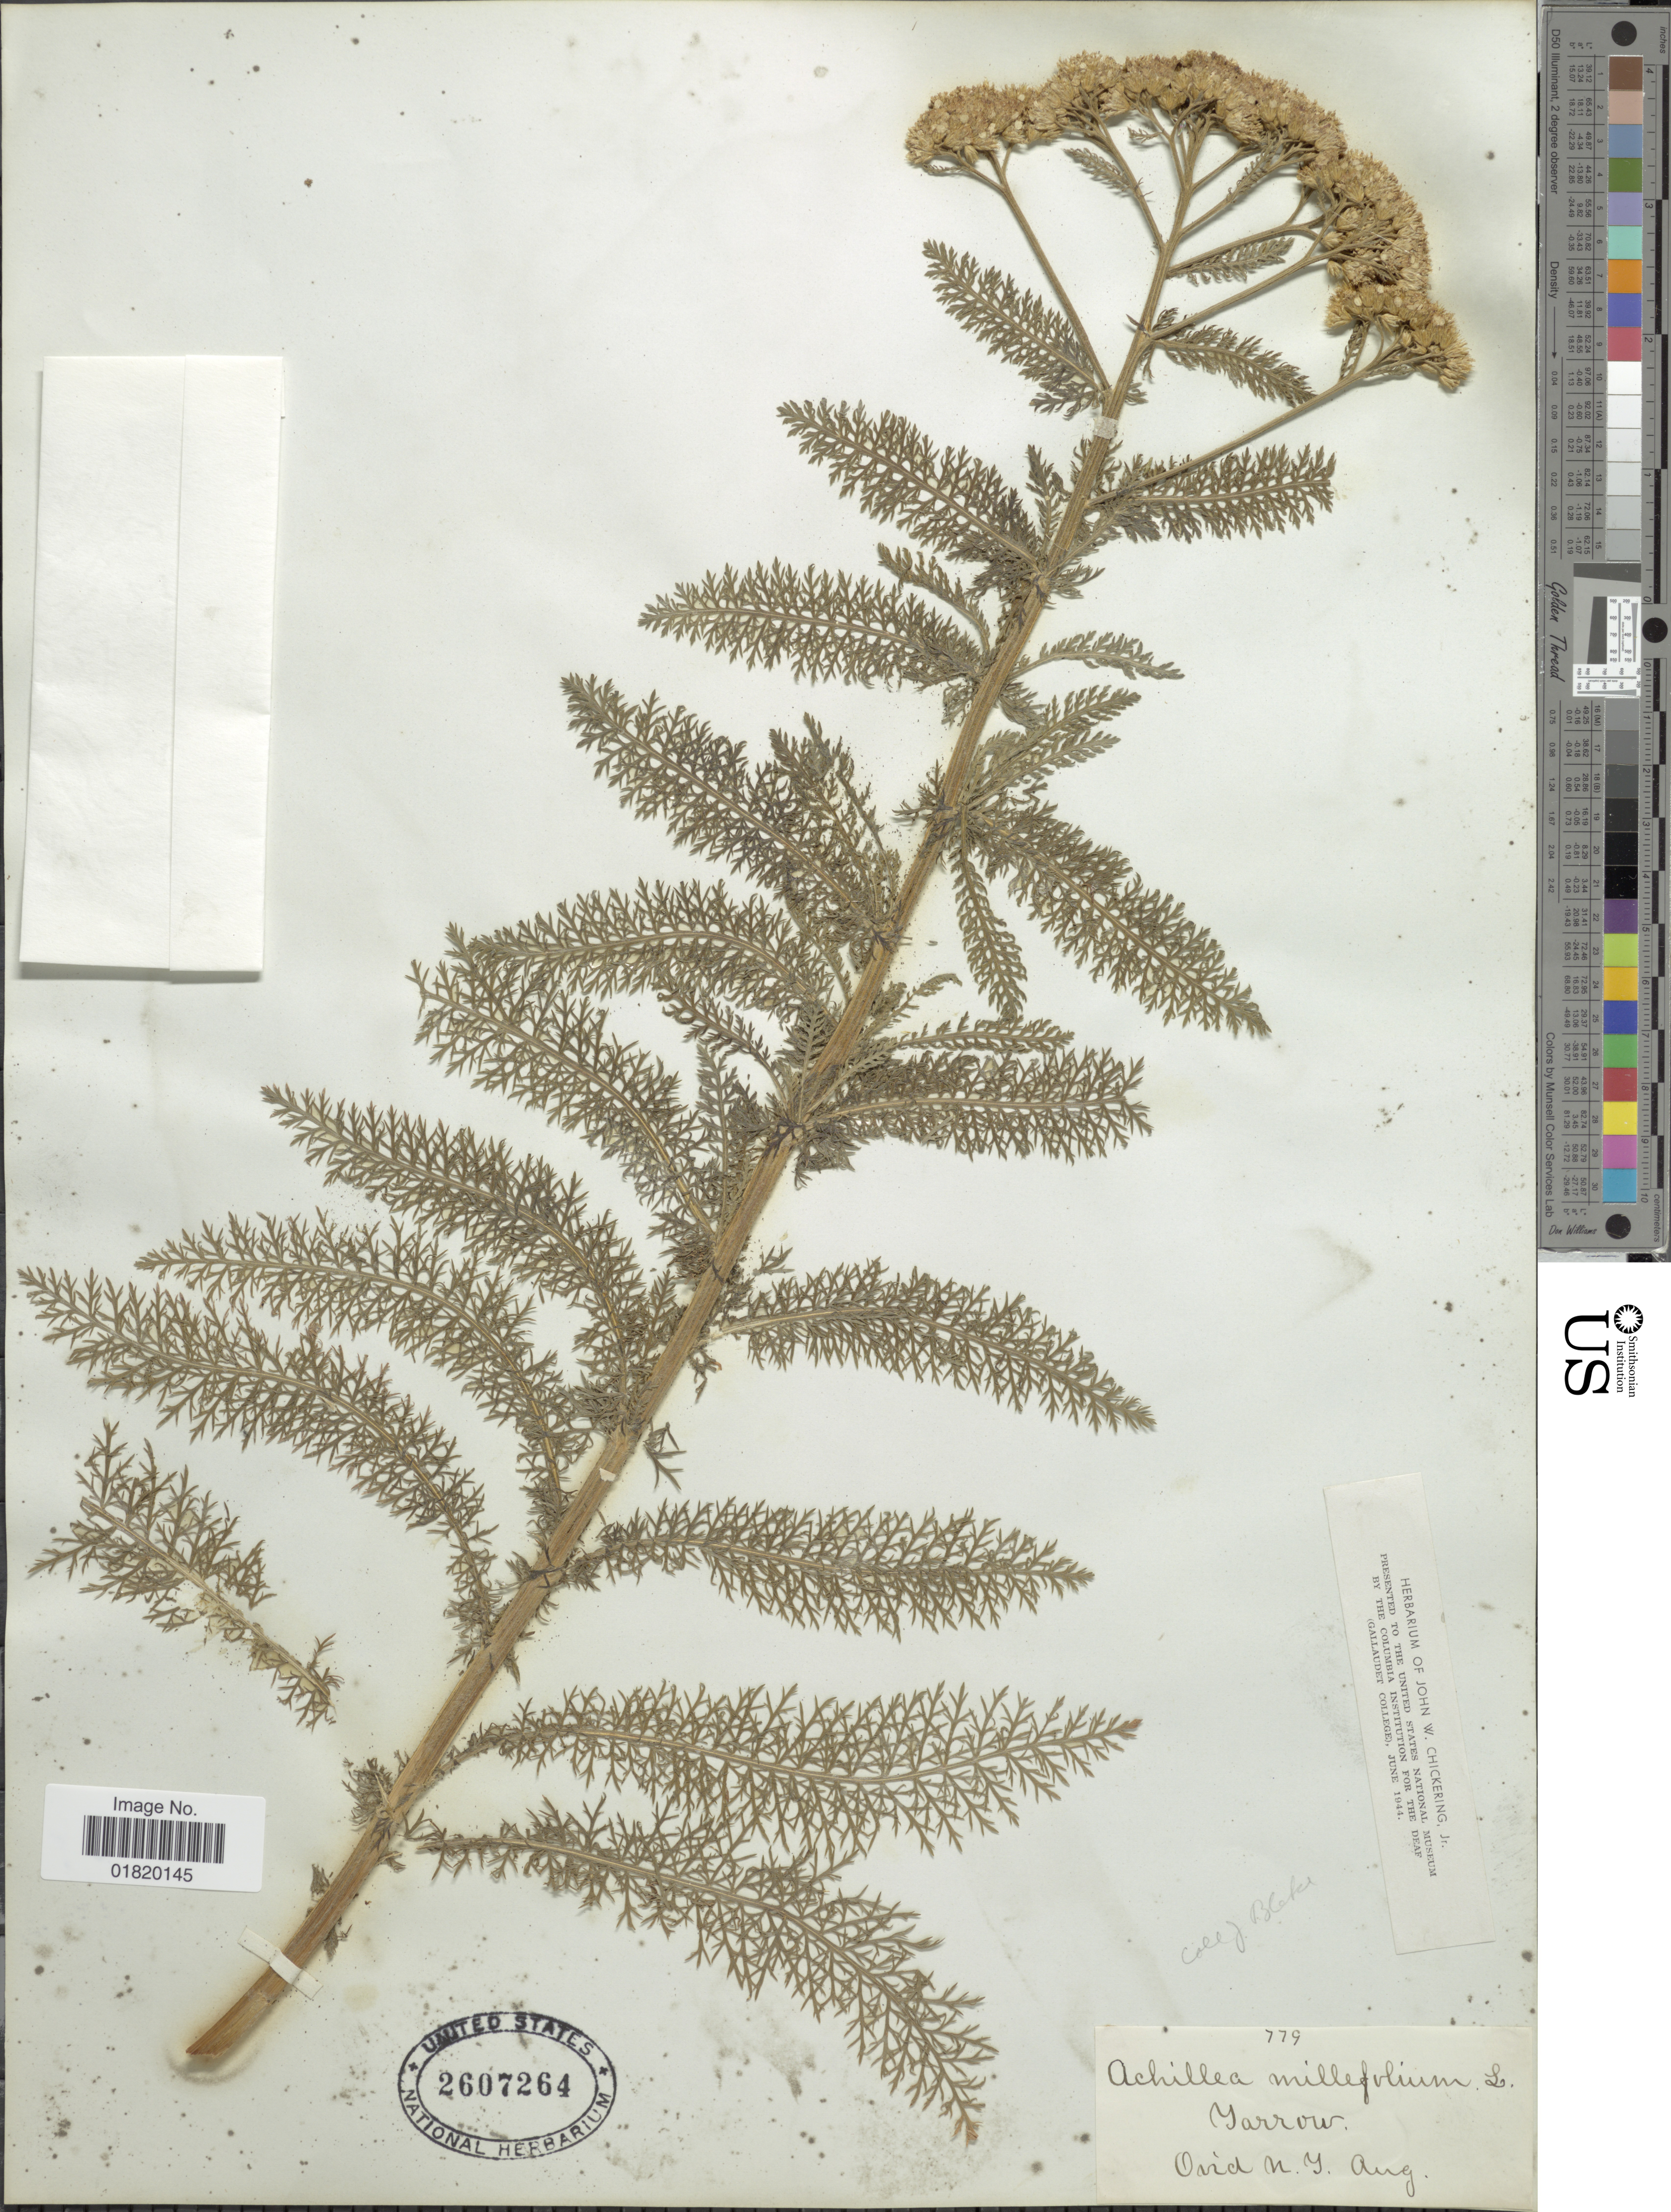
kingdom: Plantae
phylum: Tracheophyta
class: Magnoliopsida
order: Asterales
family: Asteraceae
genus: Achillea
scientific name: Achillea millefolium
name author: L.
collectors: J. Blake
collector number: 779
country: United States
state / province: New York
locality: Ovid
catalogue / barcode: US 2607264